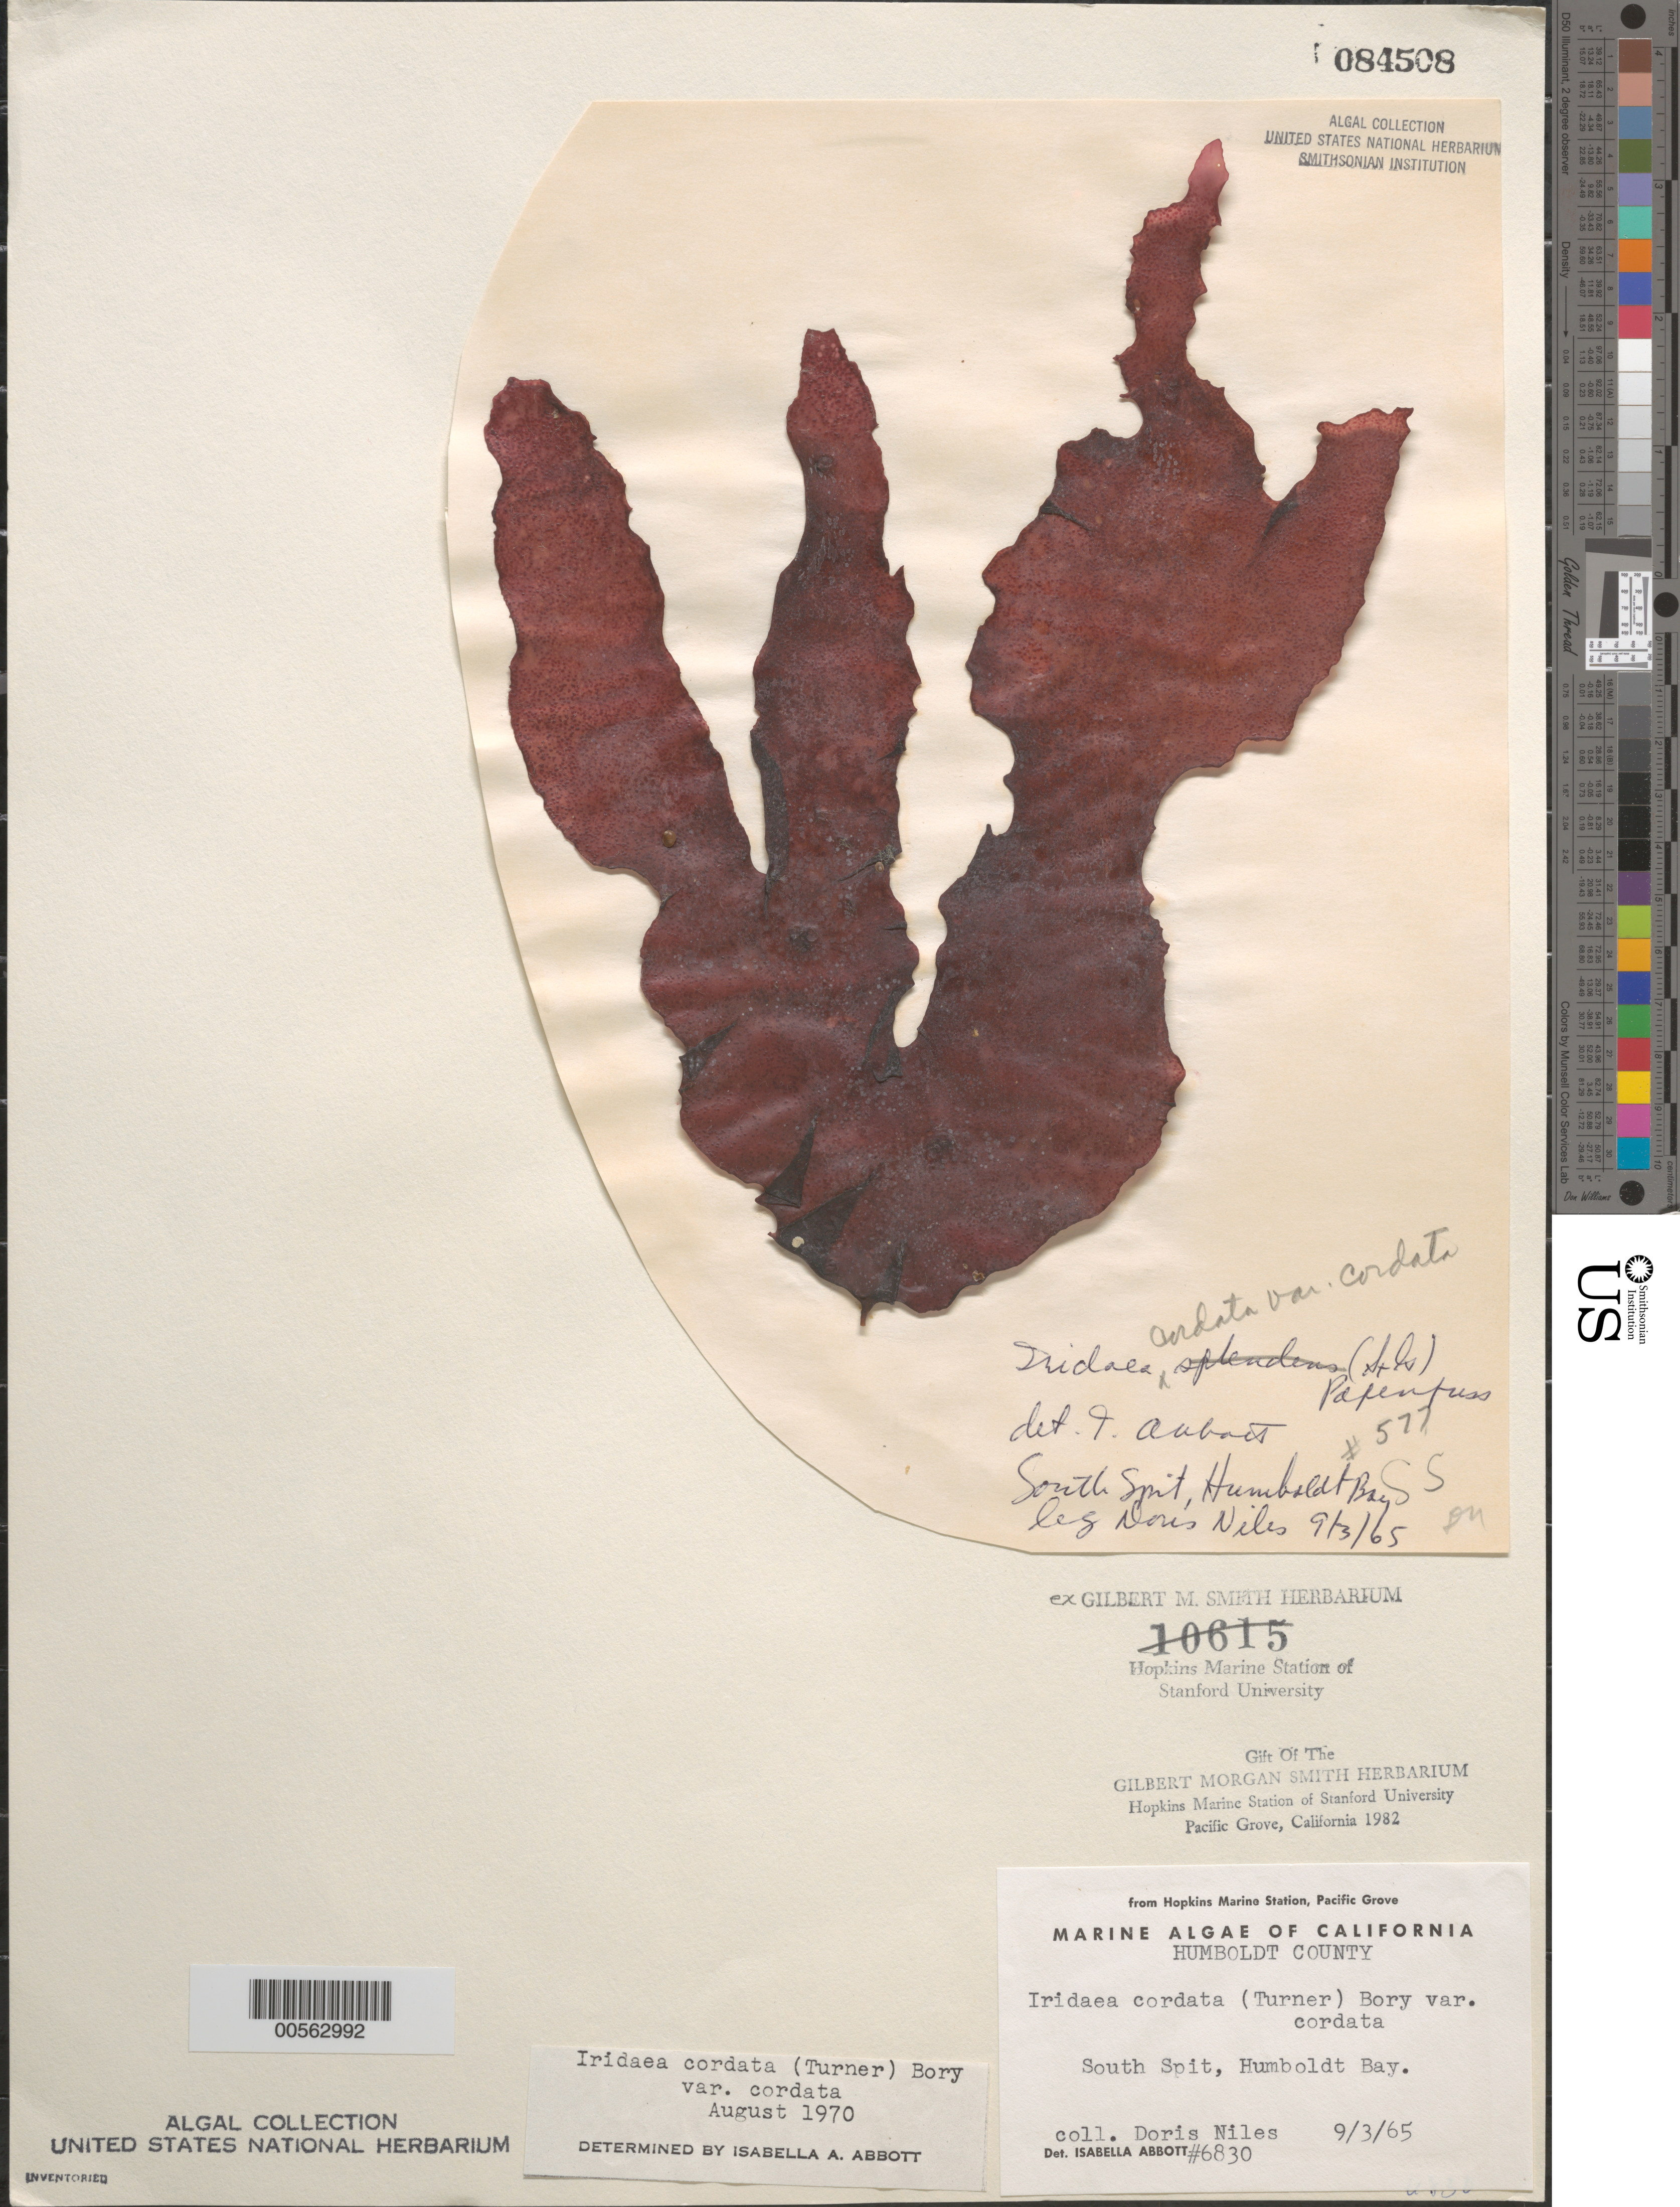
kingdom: Plantae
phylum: Rhodophyta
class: Florideophyceae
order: Gigartinales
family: Gigartinaceae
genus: Iridaea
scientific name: Iridaea cordata var. cordata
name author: (Turner) Bory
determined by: Abbott, Isabella A.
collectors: D. Niles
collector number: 577 & IAA 6830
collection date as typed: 03 Sep 1965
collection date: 1965-09-03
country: United States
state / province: California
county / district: Humboldt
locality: South spit, Humboldt Bay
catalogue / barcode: US 84508